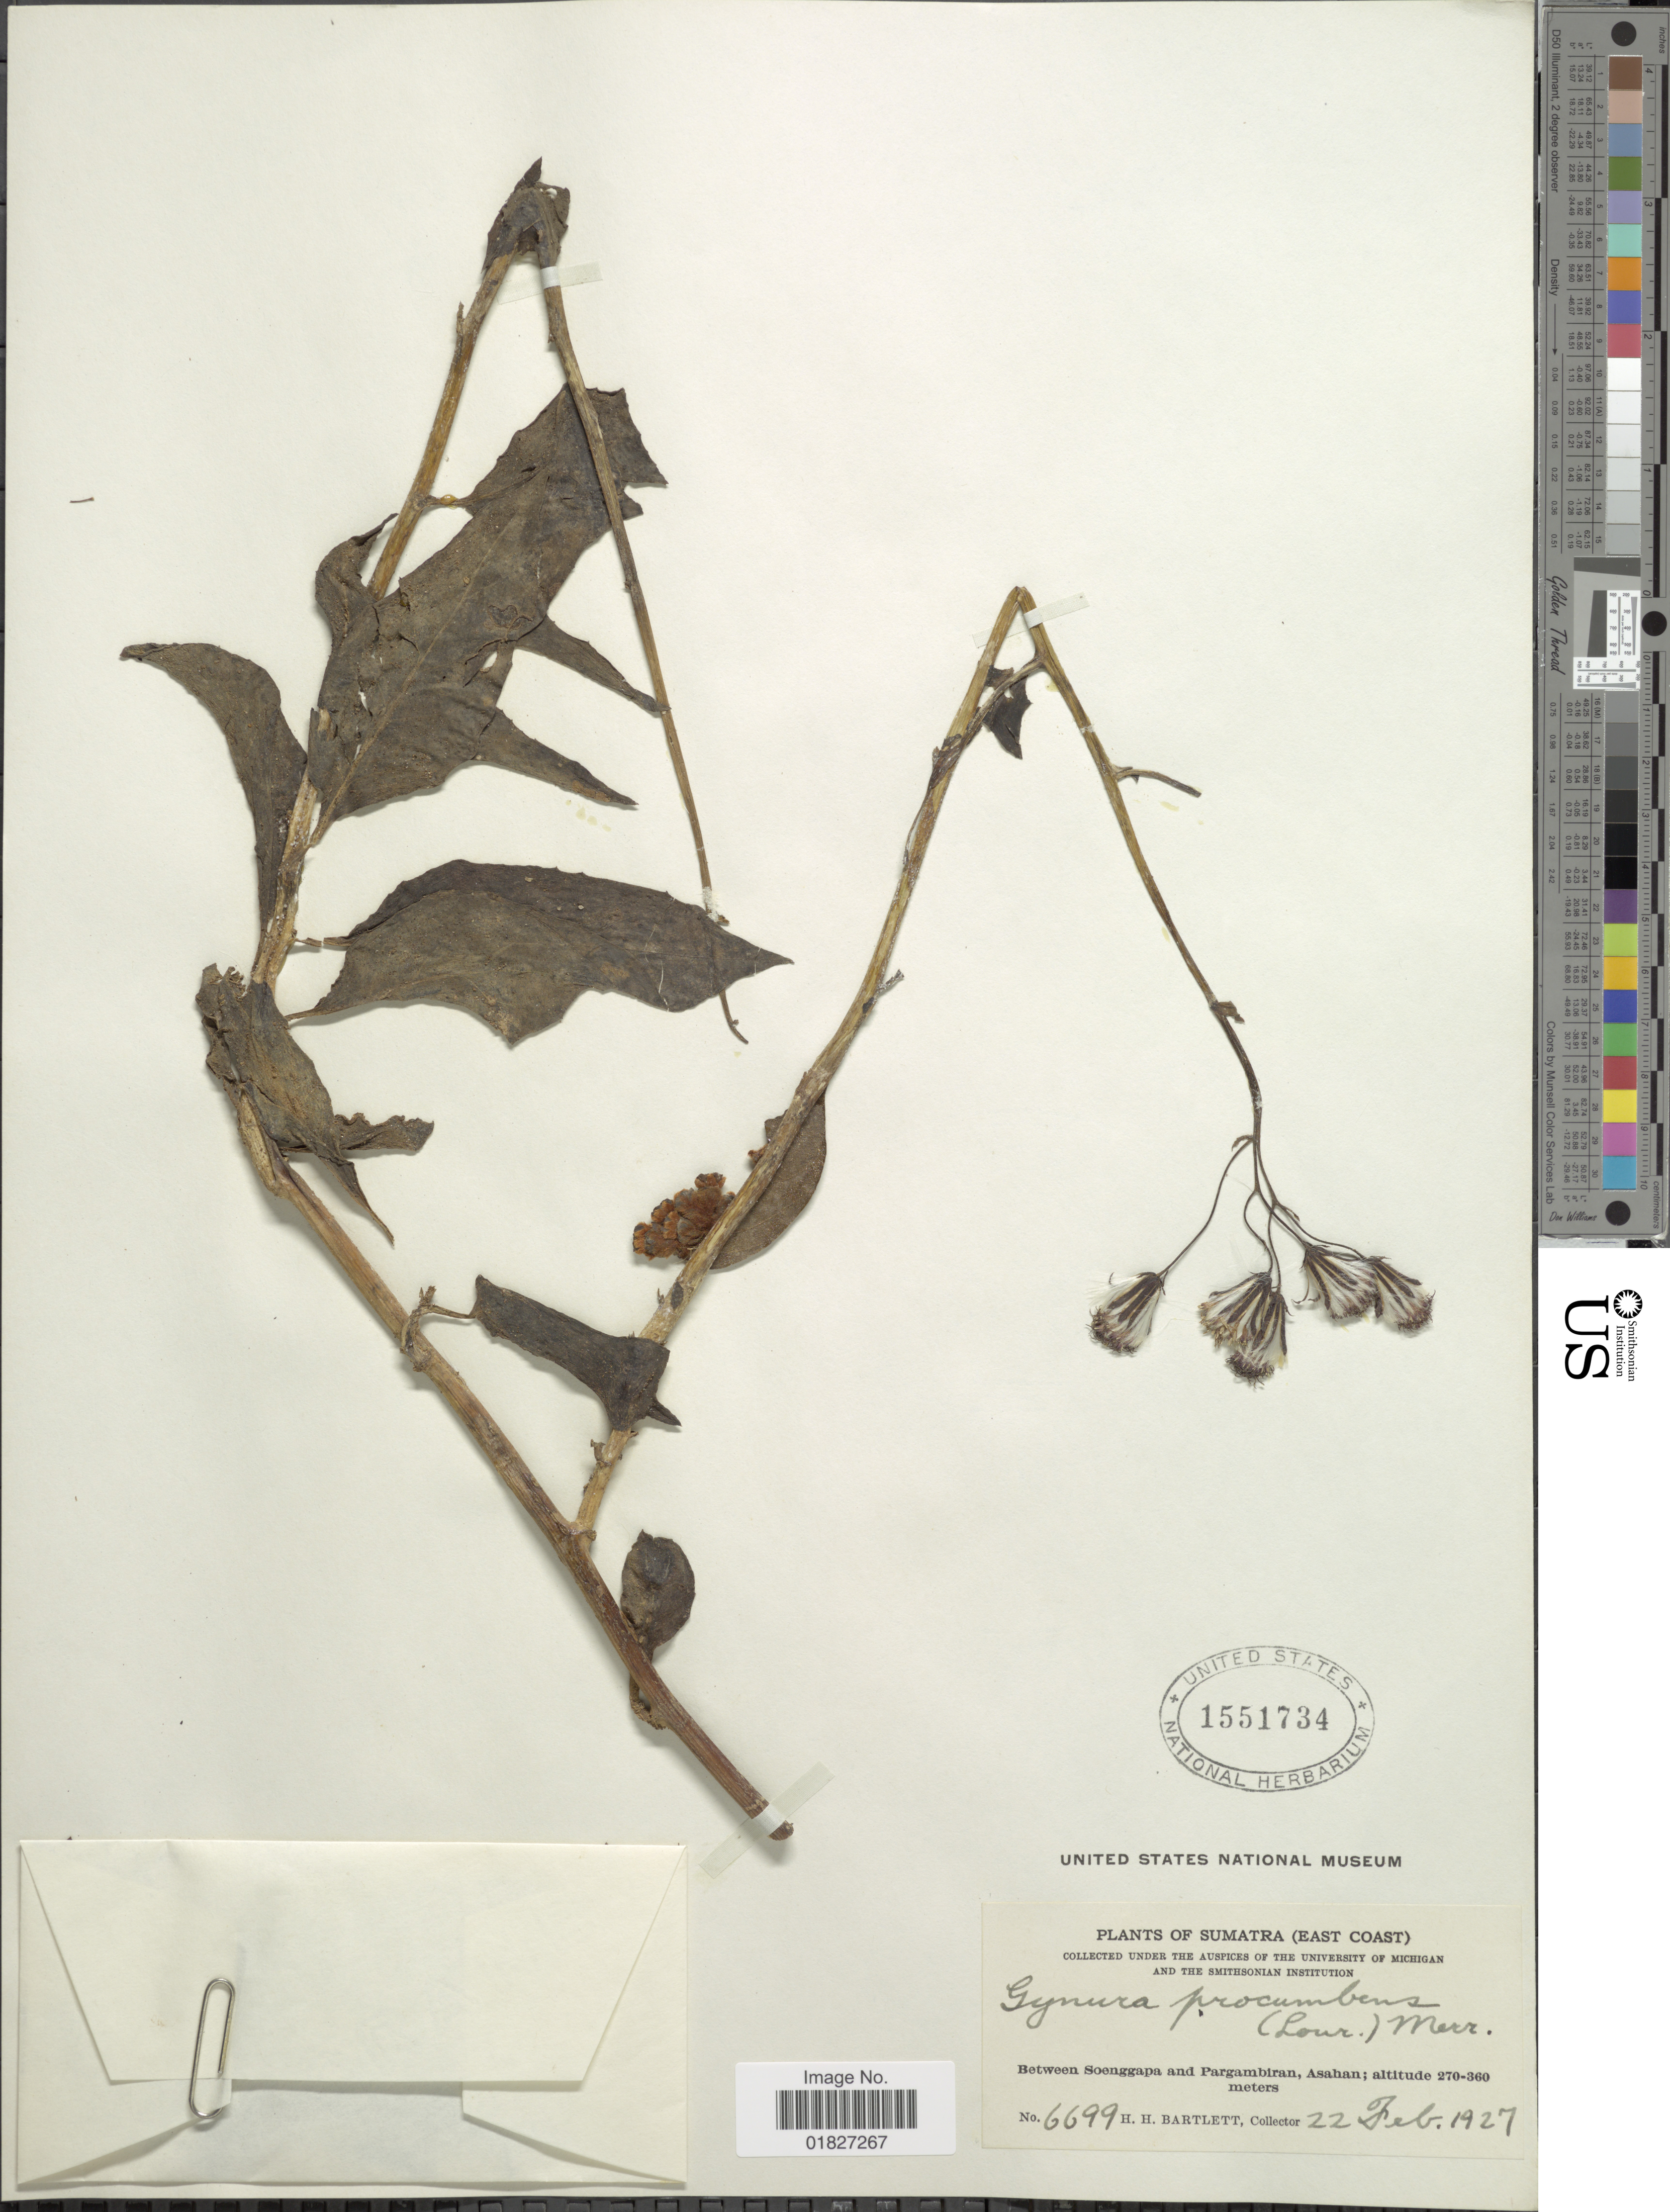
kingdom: Plantae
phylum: Tracheophyta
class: Magnoliopsida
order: Asterales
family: Asteraceae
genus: Gynura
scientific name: Gynura procumbens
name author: (Lour.) Merr.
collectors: H. H. Bartlett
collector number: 6699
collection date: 1927-02-22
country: Indonesia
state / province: Sumatra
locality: East Coast, between Soenggapa and Pargambiran, Asahan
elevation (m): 270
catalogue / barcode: US 1551734